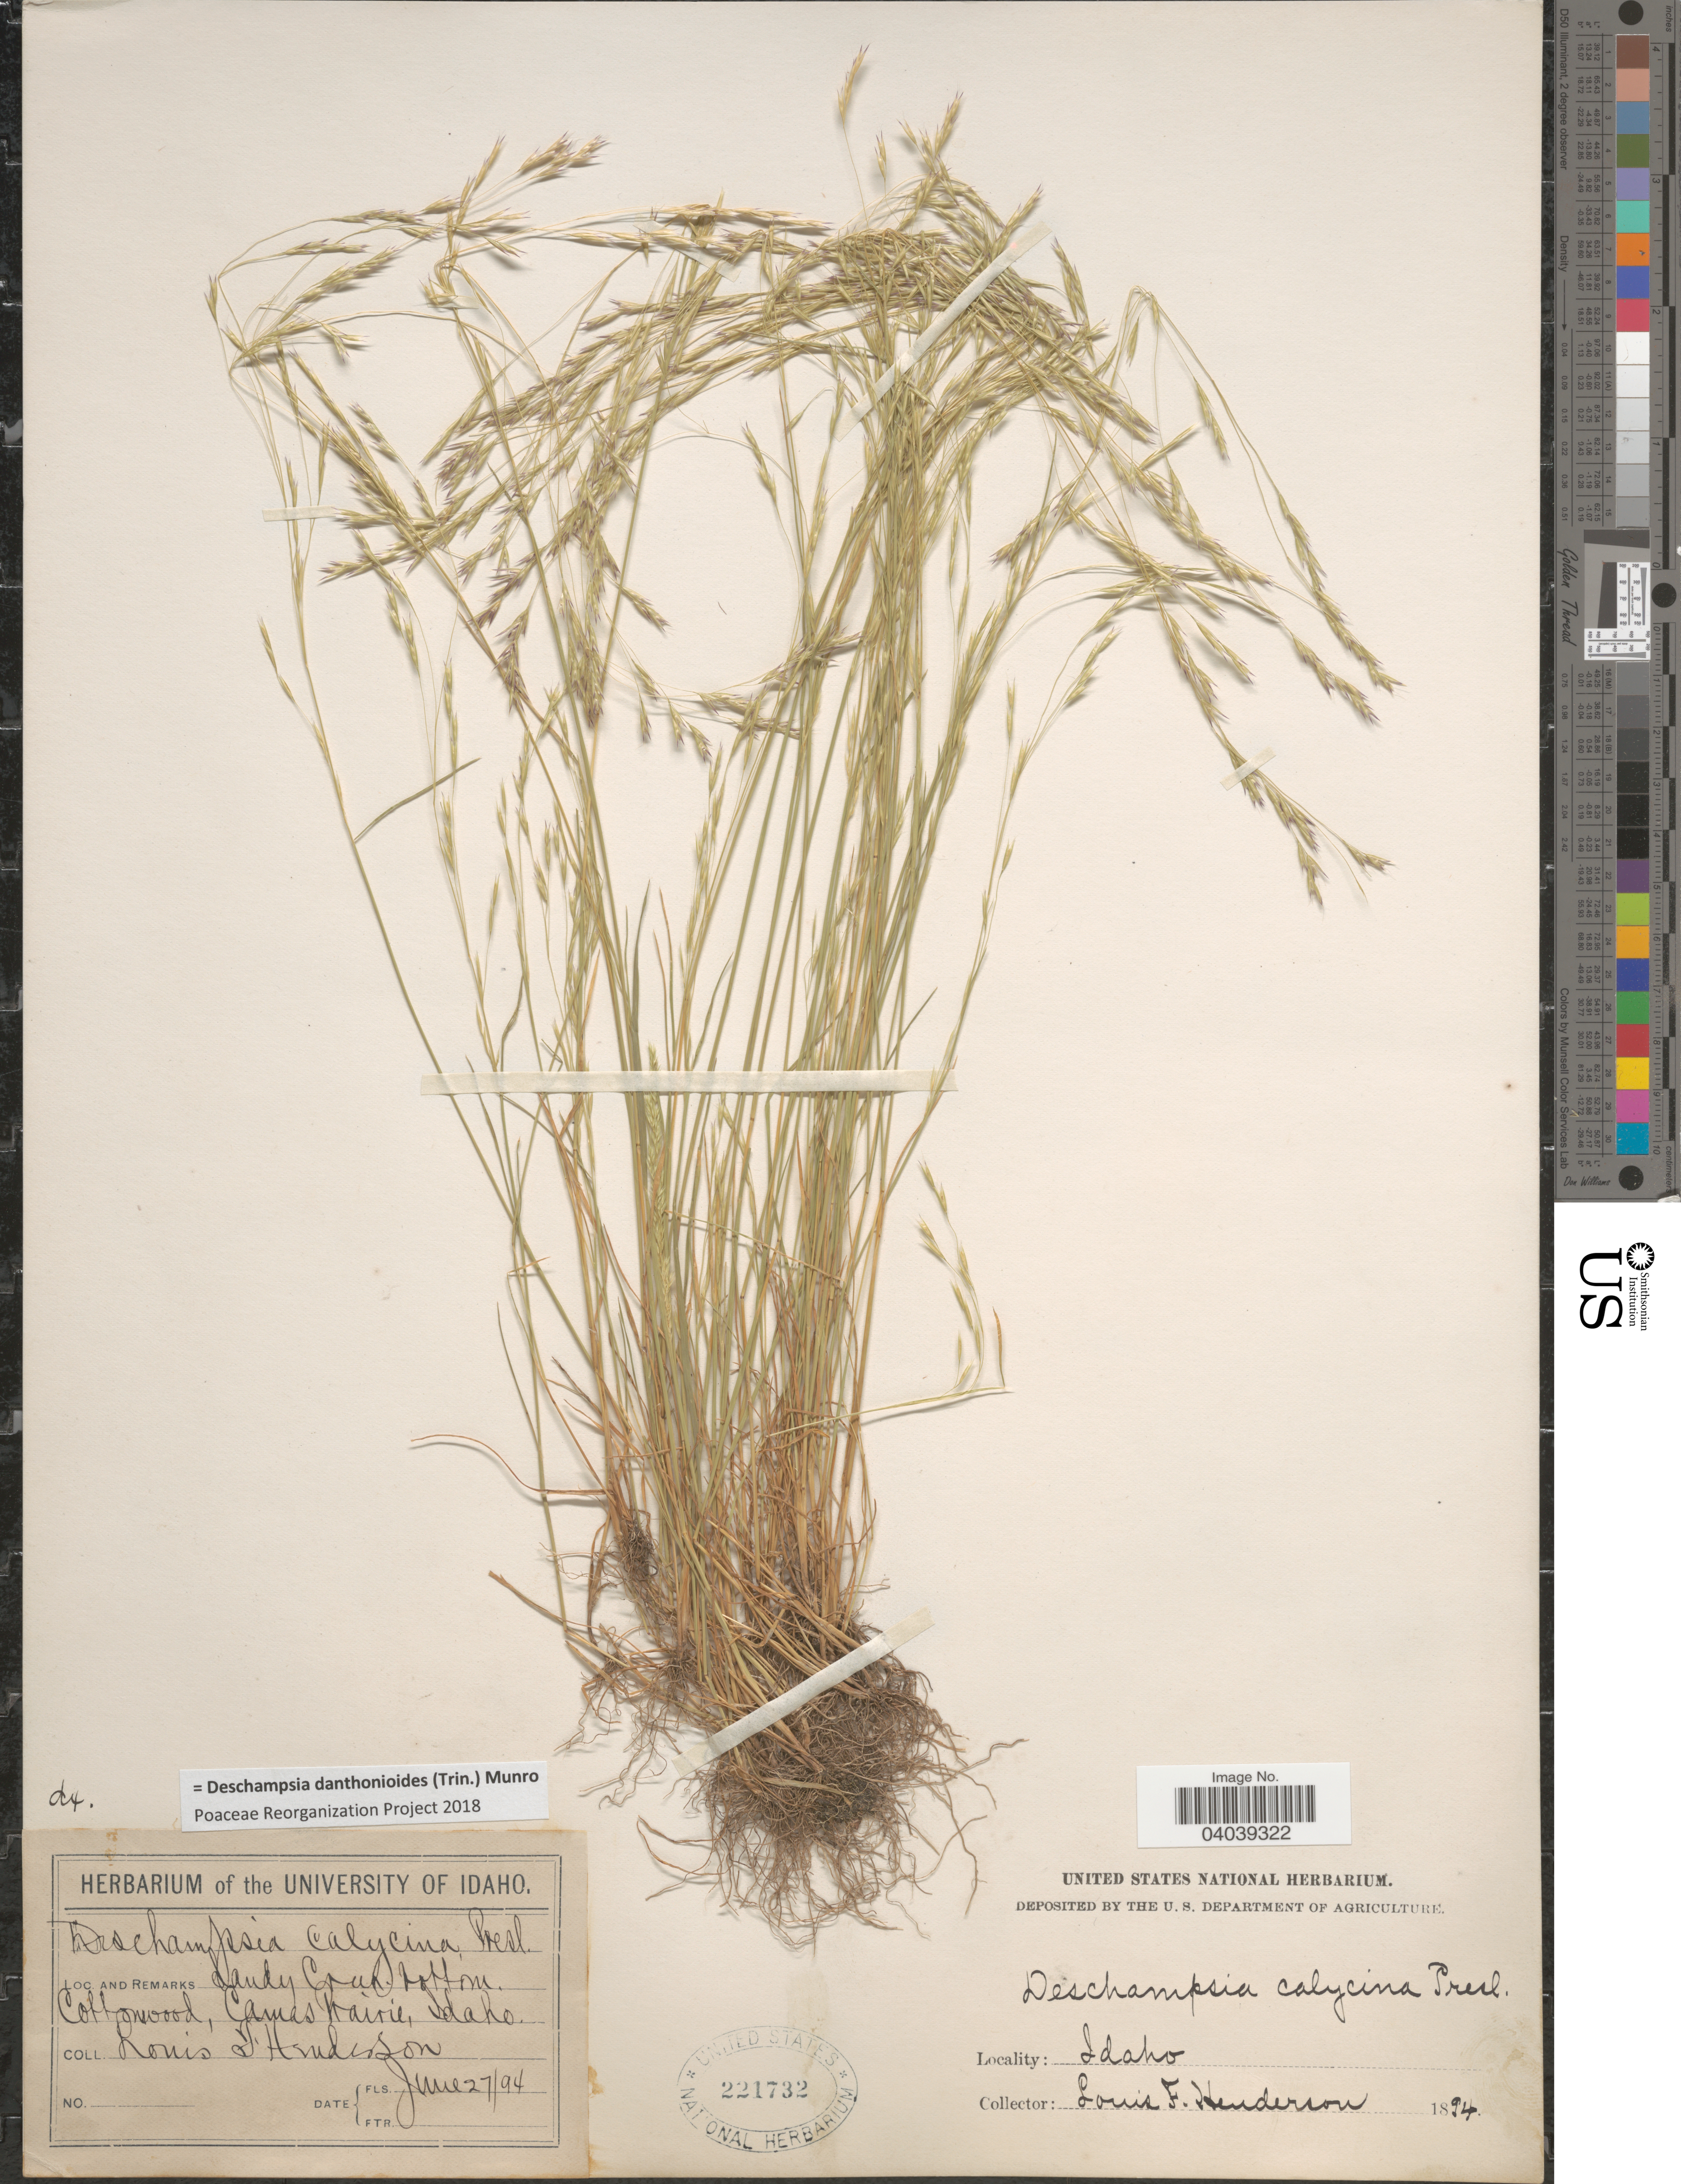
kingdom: Plantae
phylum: Tracheophyta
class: Liliopsida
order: Poales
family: Poaceae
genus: Deschampsia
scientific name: Deschampsia danthonioides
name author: (Trin.) Munro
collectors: L. Henderson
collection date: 1894-06-27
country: United States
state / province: Idaho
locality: Sandy Creek bottom Cottonwood, Camas Prairie.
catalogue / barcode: US 221732